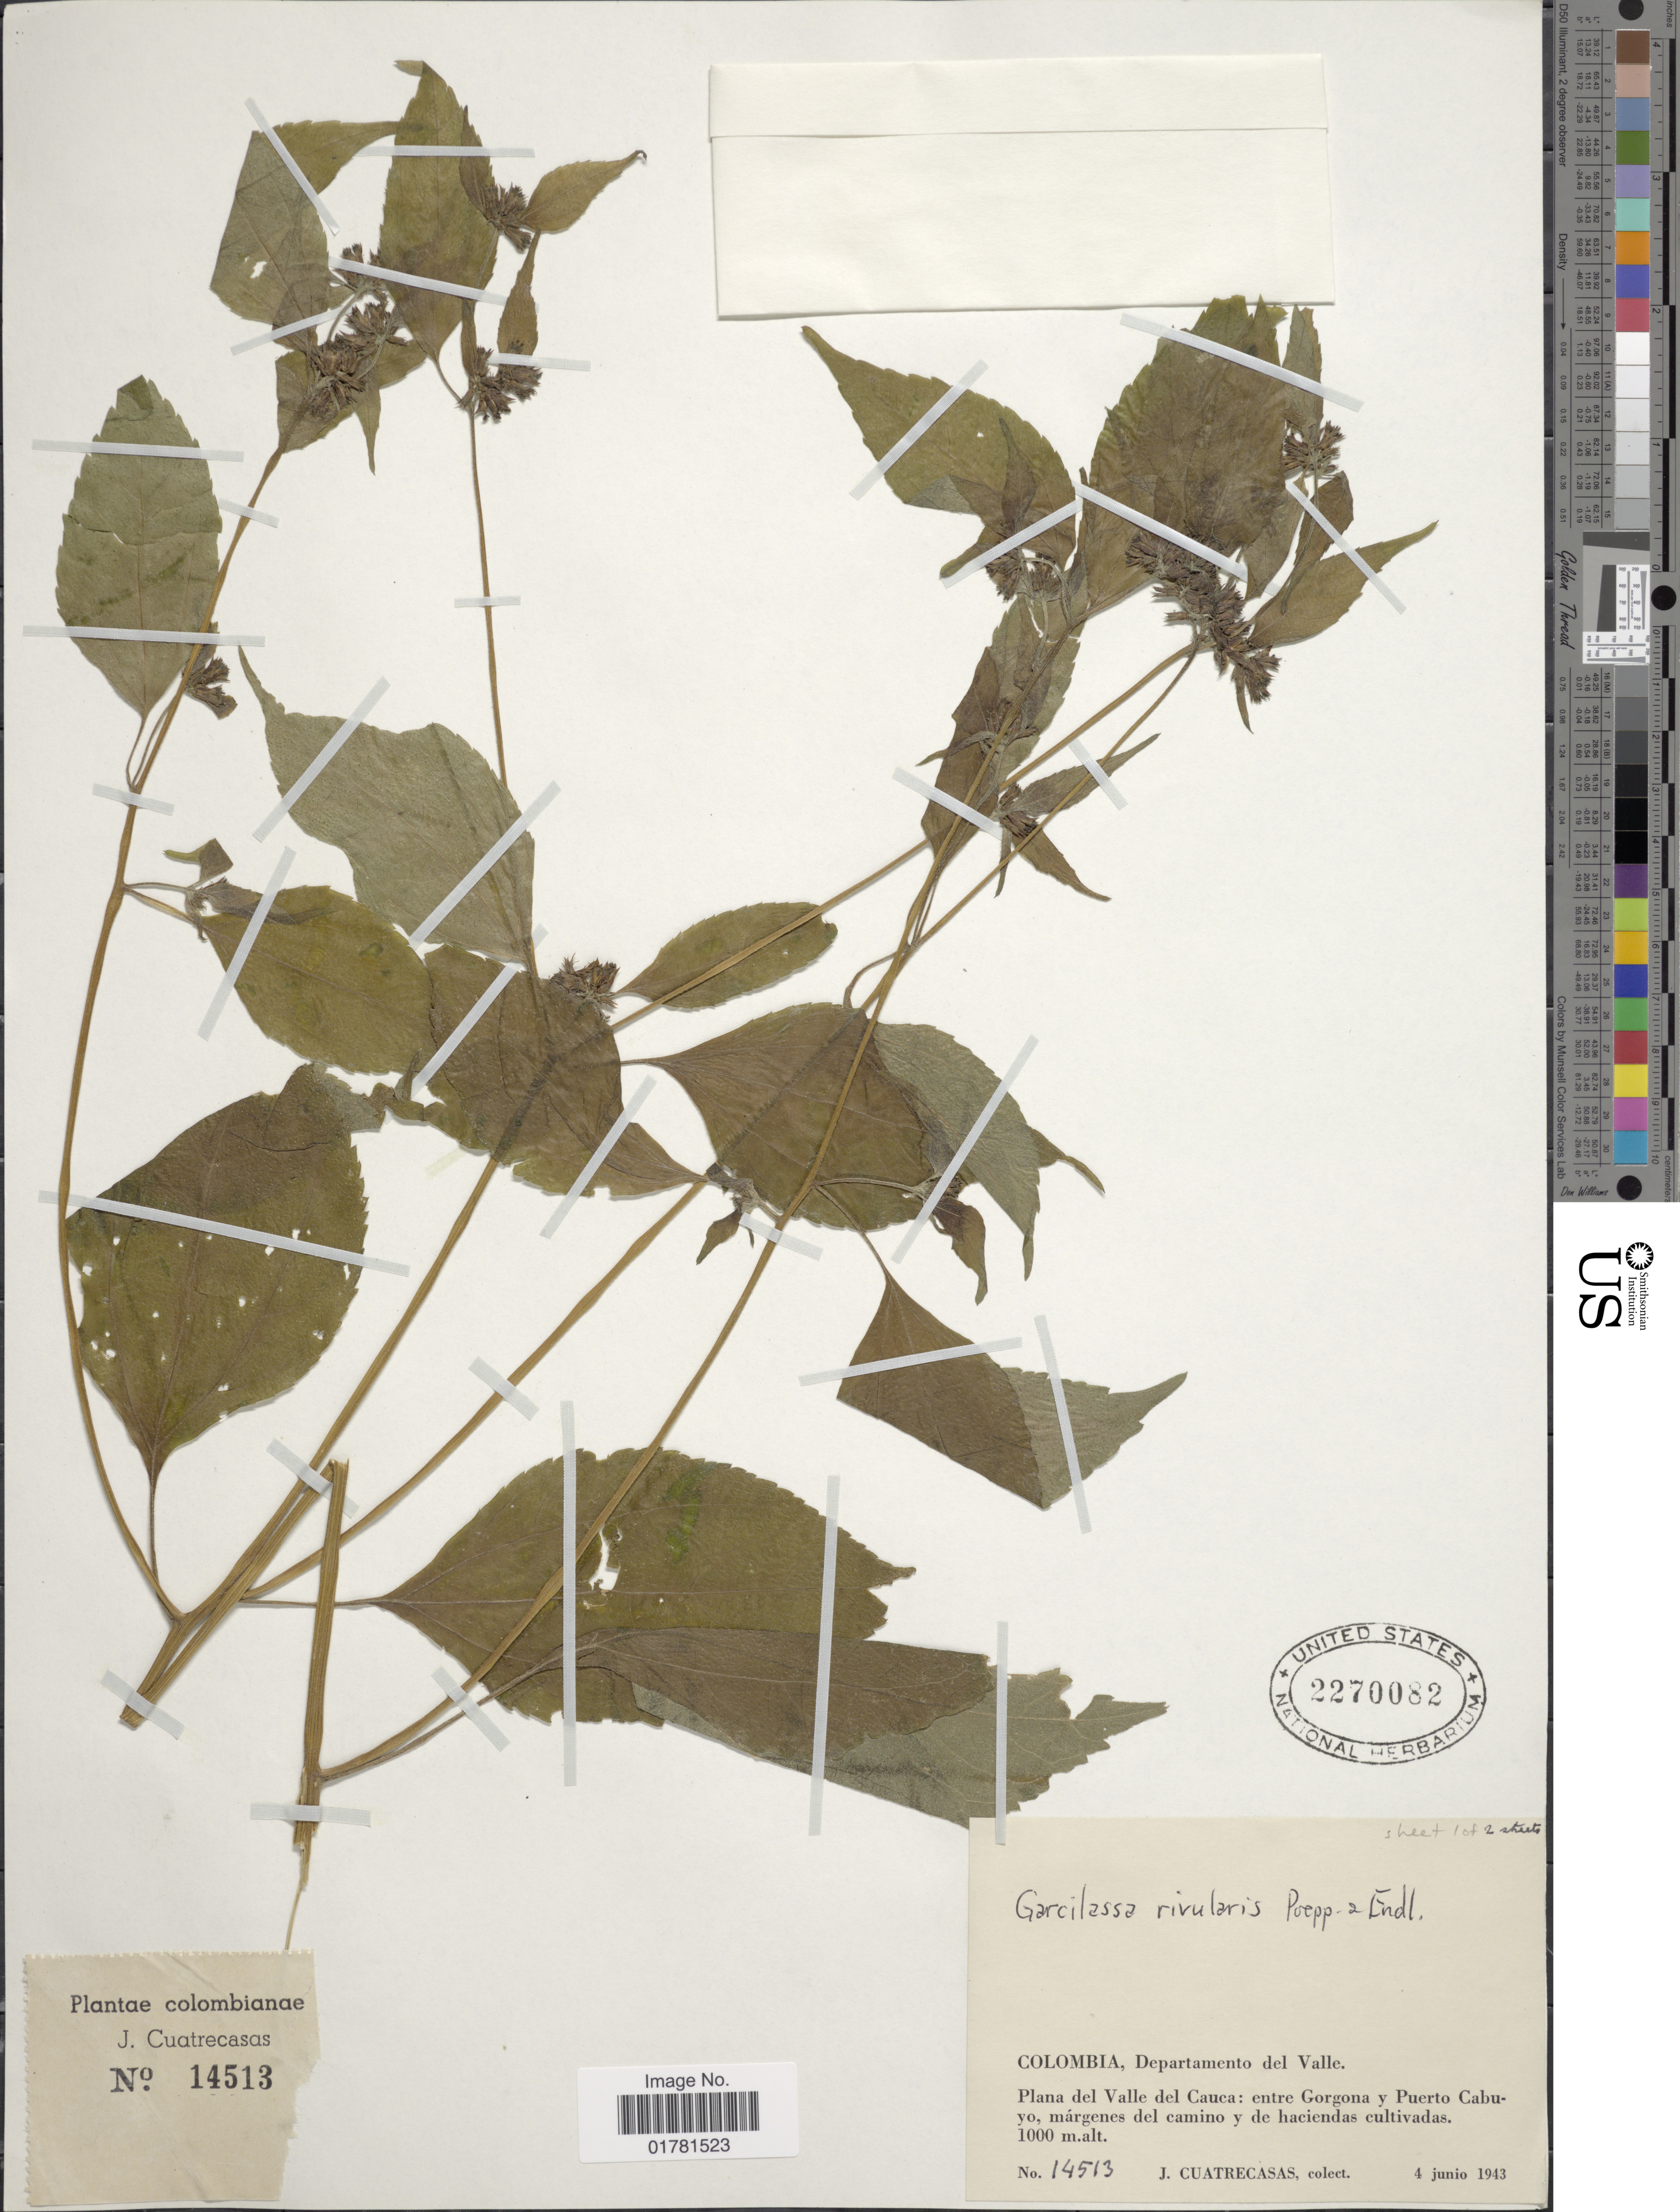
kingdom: Plantae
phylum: Tracheophyta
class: Magnoliopsida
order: Asterales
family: Asteraceae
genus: Garcilassa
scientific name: Garcilassa rivularis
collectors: J. Cuatrecasas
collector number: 14513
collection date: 1943-06-04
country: Colombia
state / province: Valle del Cauca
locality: Departamento del Valle, Plana del Valle del Cauca: entre Gorgona y Puerto Cabuyo, márgenes del camino y de haciendas cultivadas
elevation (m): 1000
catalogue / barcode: US 2270082